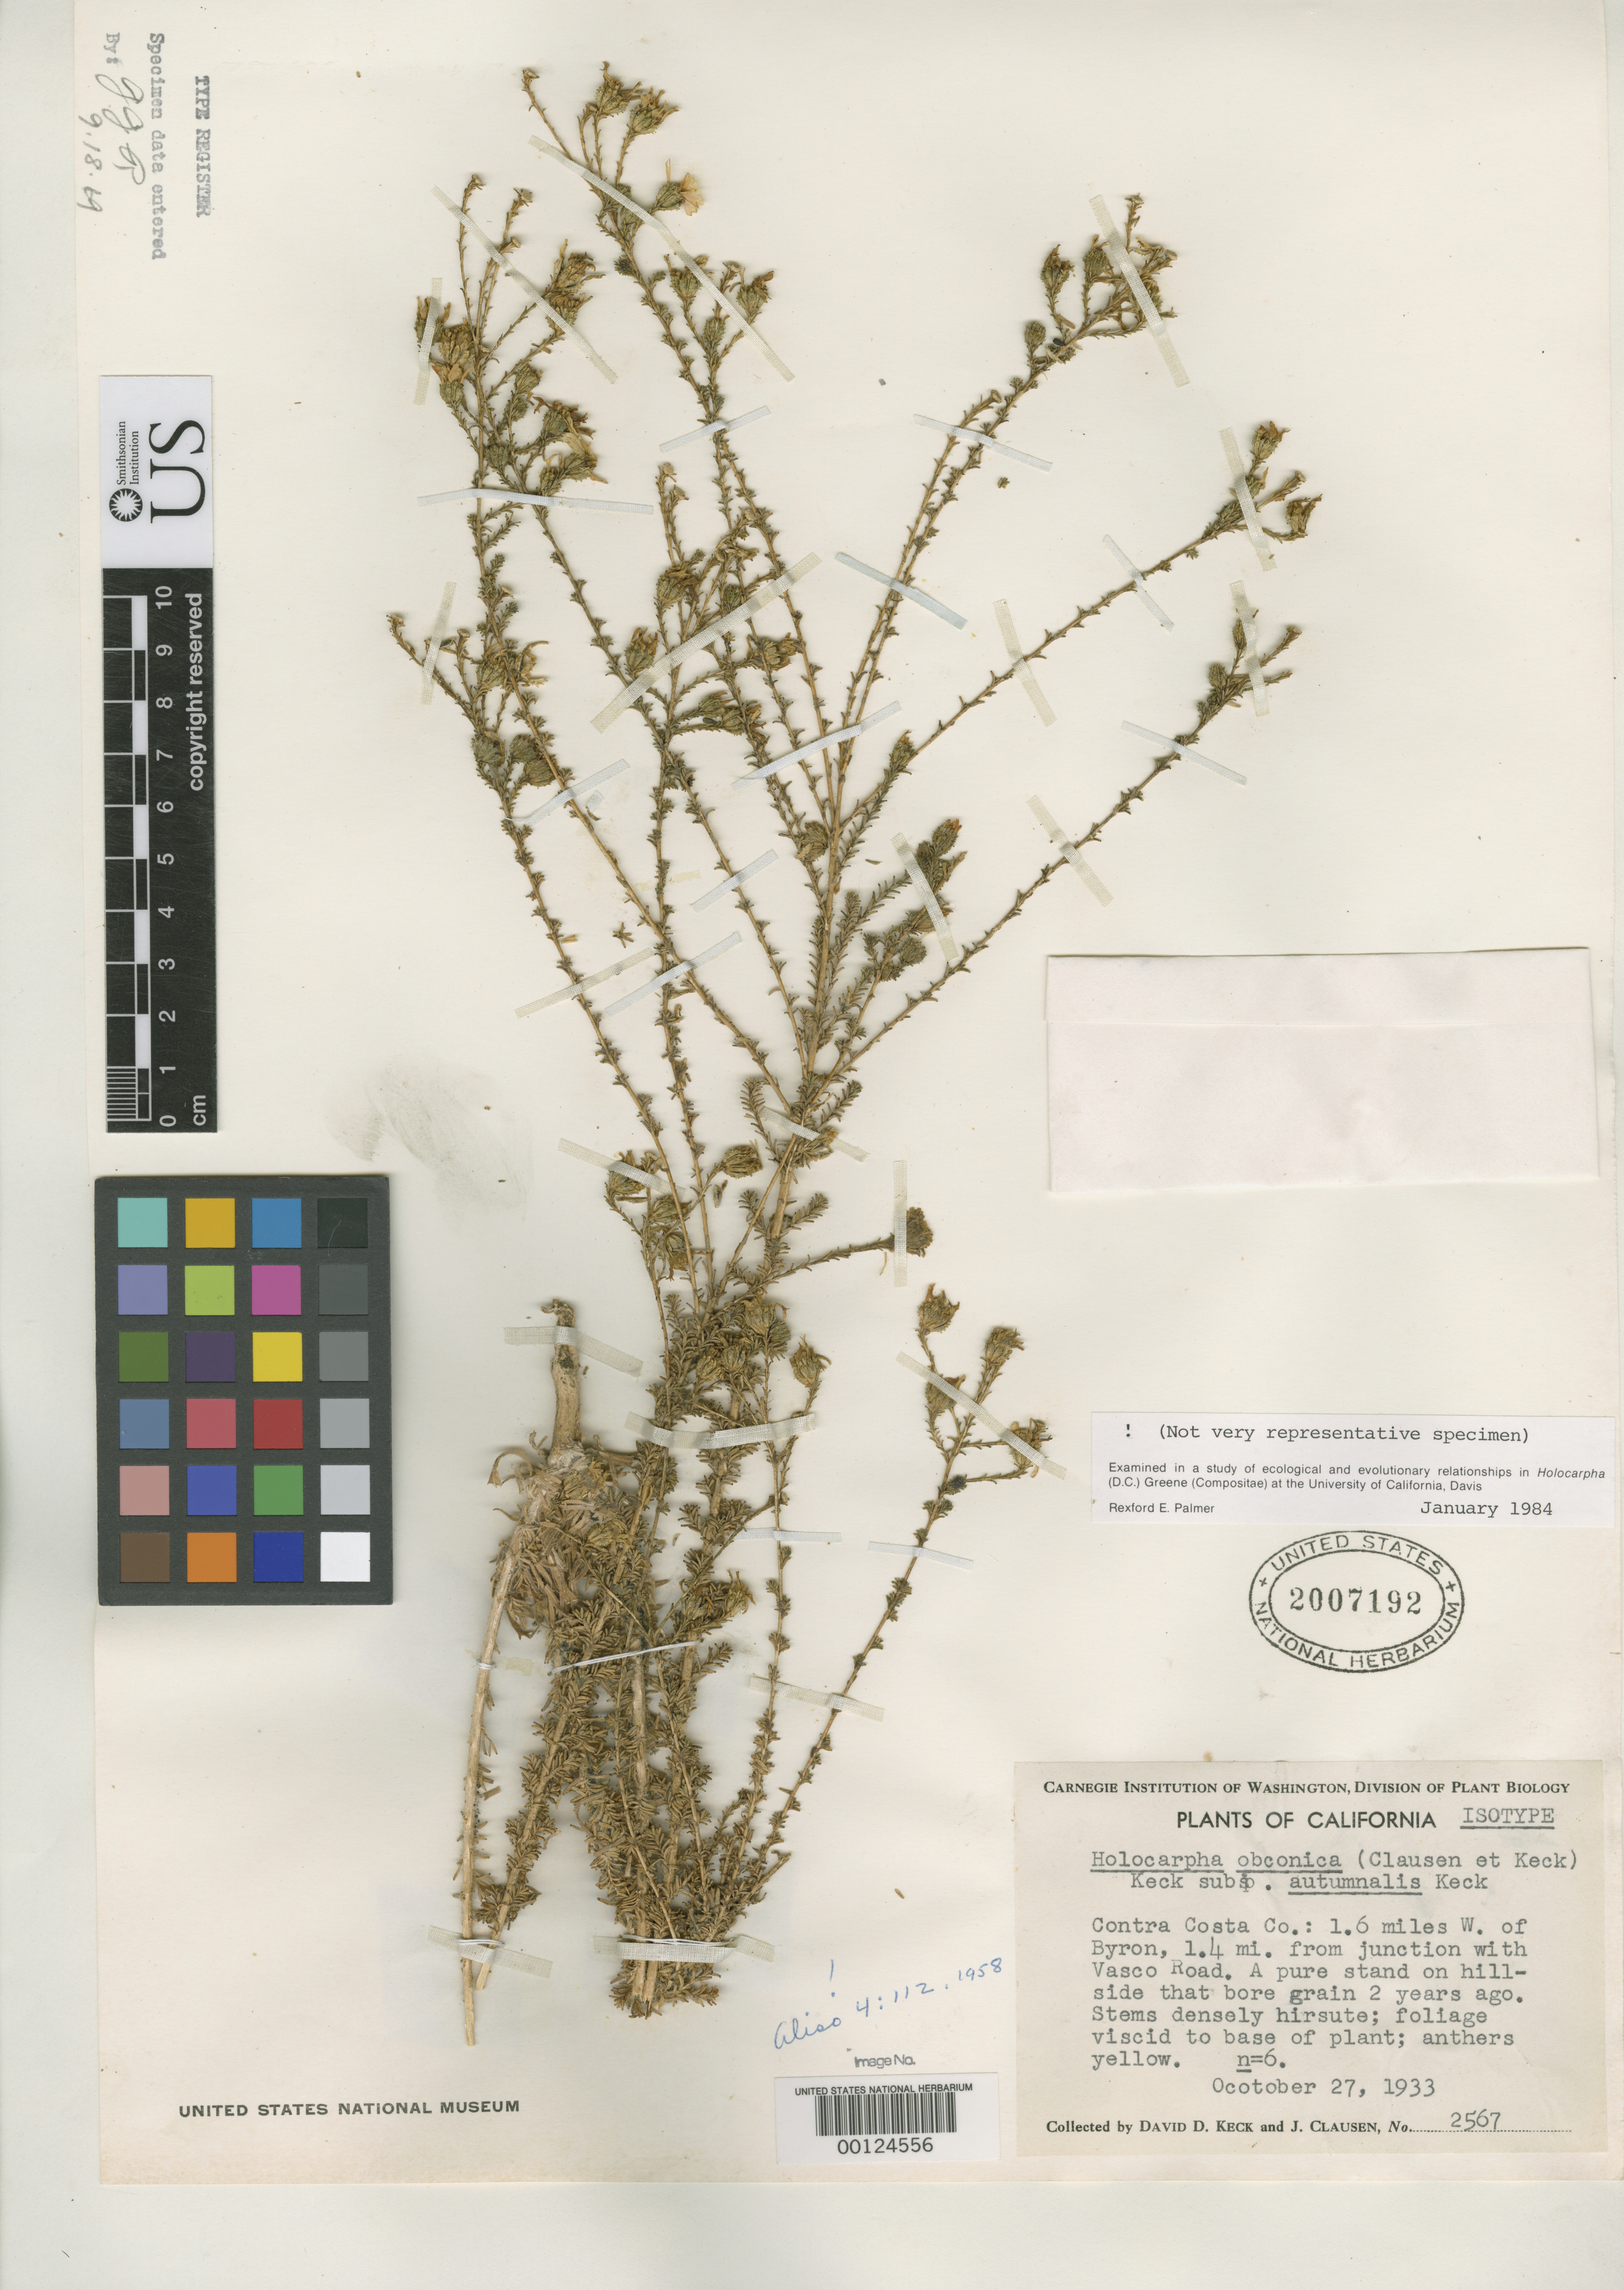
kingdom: Plantae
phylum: Tracheophyta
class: Magnoliopsida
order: Asterales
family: Asteraceae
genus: Holocarpha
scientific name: Holocarpha obconica subsp. autumnalis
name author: D.D. Keck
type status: Isotype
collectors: D. D. Keck & J. C. Clausen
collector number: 2567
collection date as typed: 27 Oct 1933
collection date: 1933-10-27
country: United States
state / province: California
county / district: Contra Costa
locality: Byron.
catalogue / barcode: US 2007192